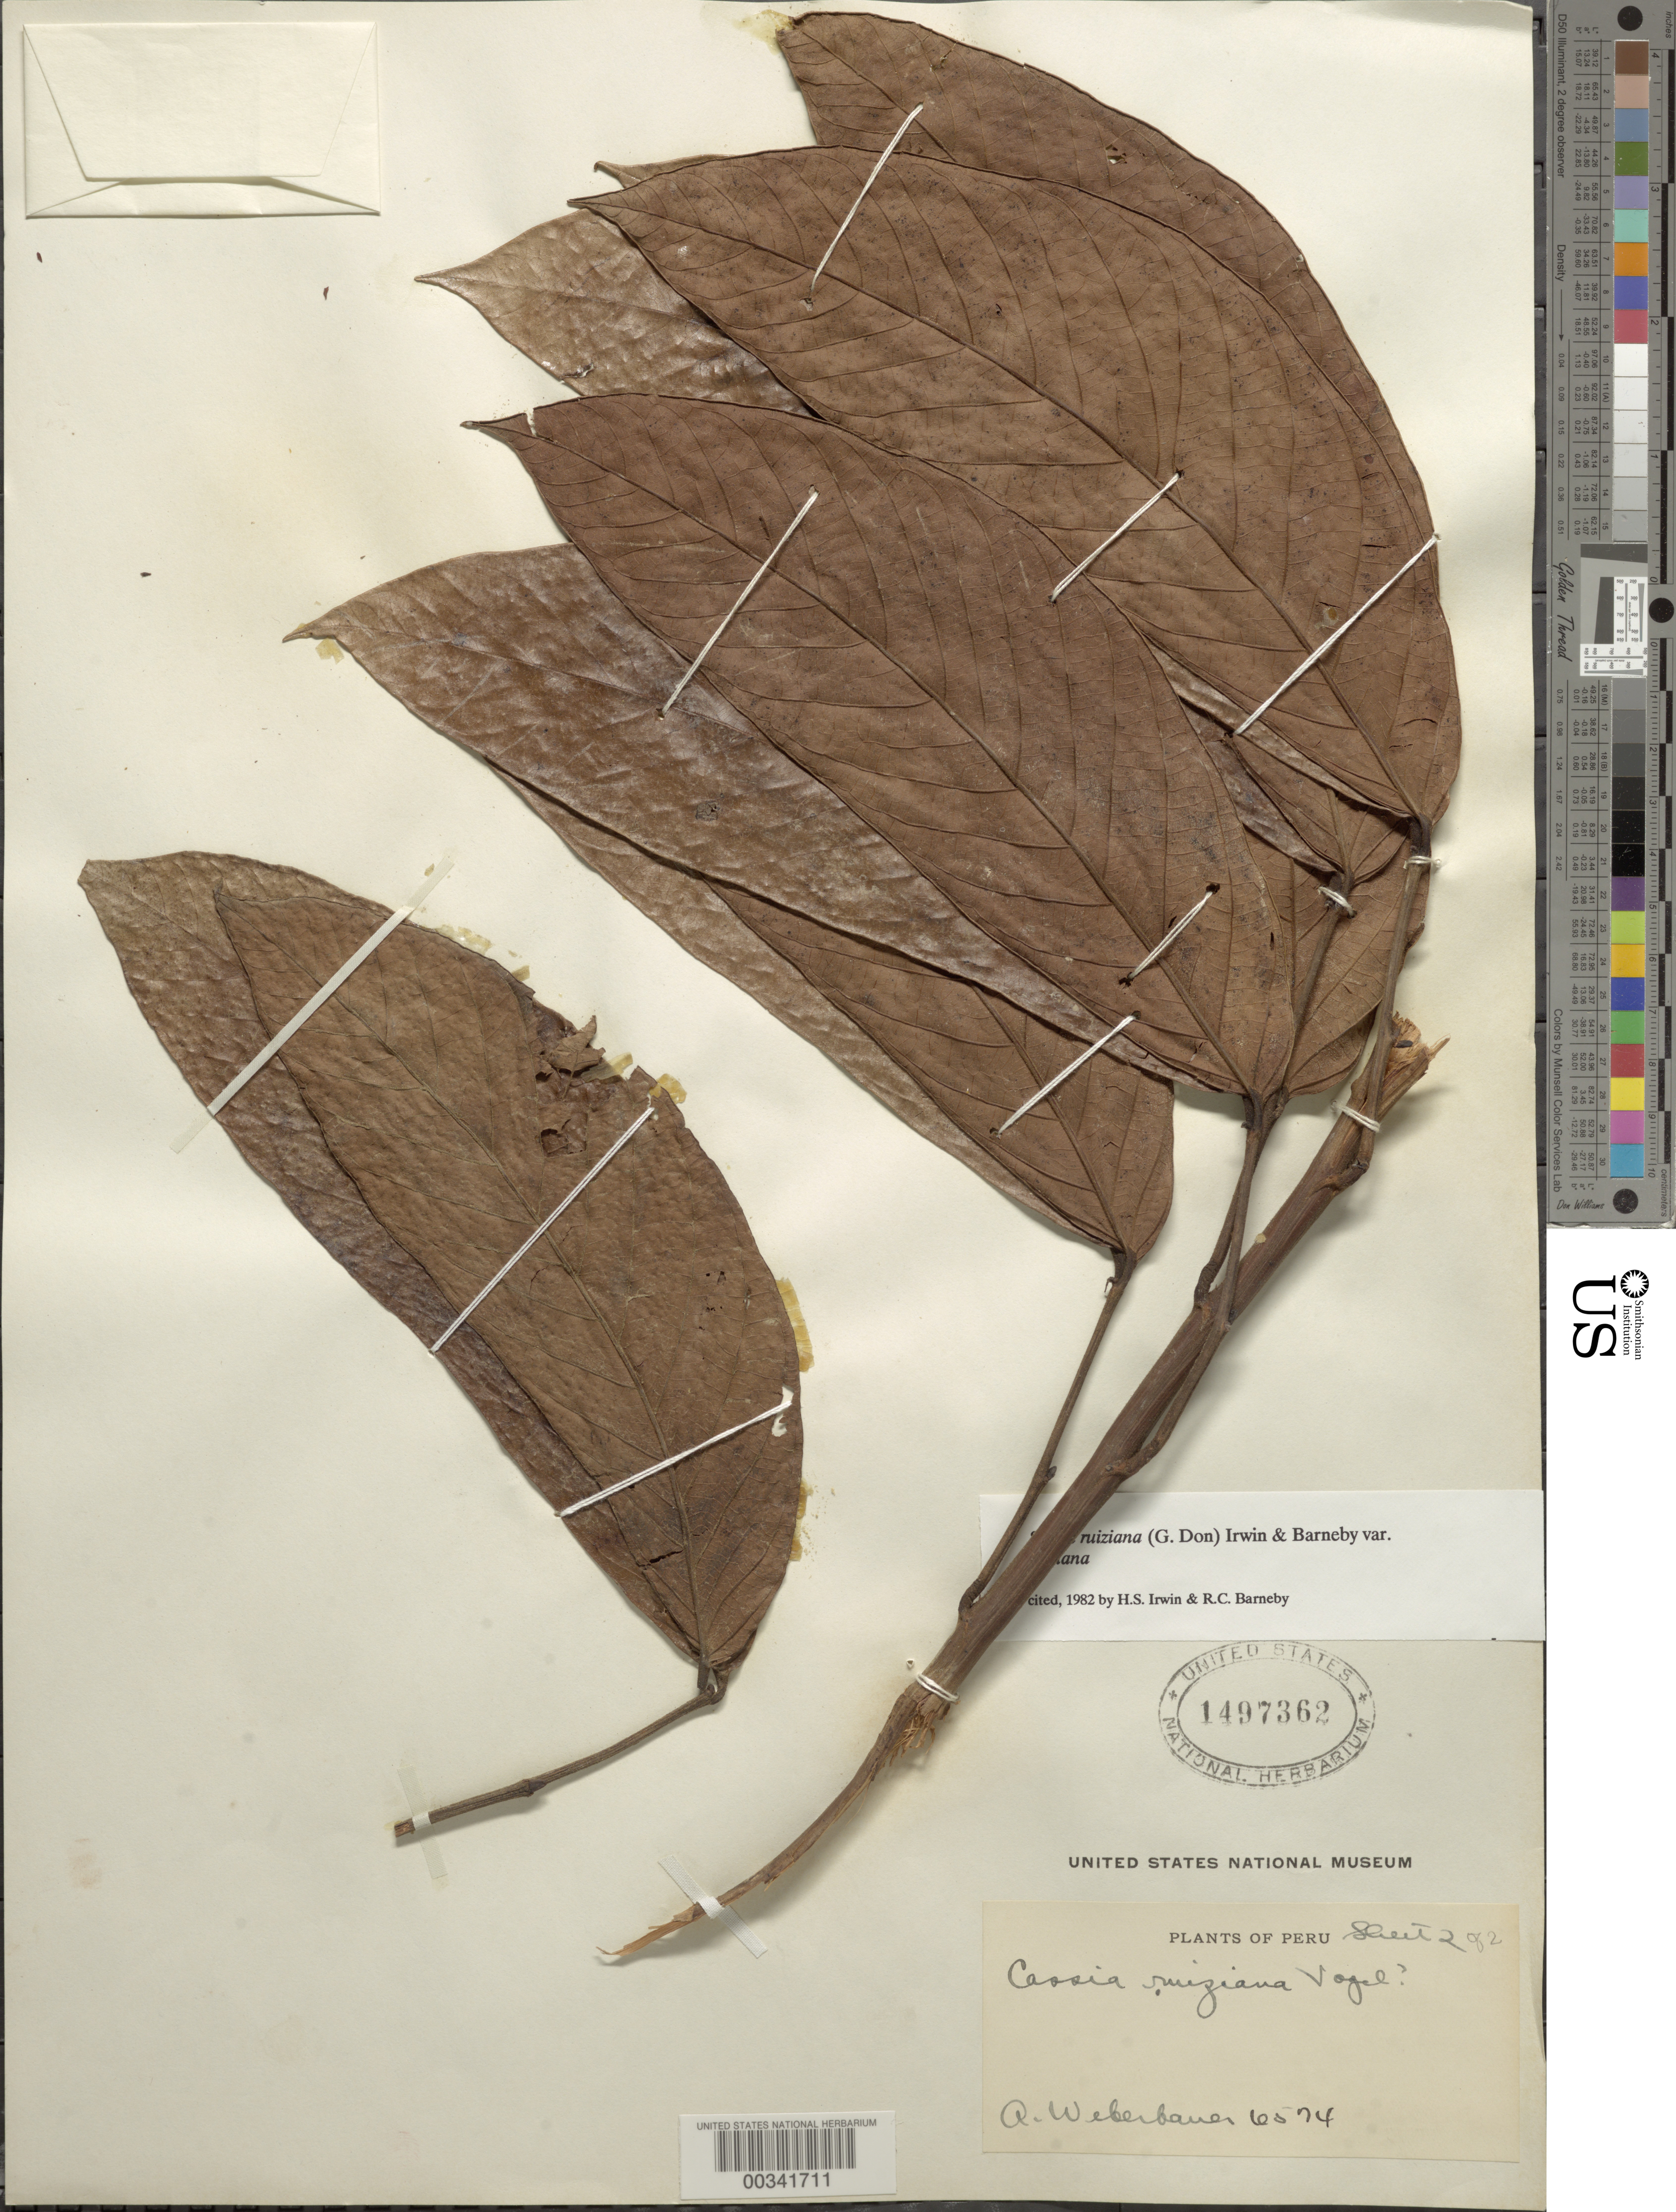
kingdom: Plantae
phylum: Tracheophyta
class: Magnoliopsida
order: Fabales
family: Fabaceae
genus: Senna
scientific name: Senna ruiziana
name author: (G. Don) H.S. Irwin & Barneby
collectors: A. Weberbauer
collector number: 6574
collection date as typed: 1909 to -- -- 1914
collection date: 1909/1914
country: Peru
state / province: Huancavelica / Junín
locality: Río Mantaro; Huancamayo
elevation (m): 1500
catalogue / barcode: US 1497362